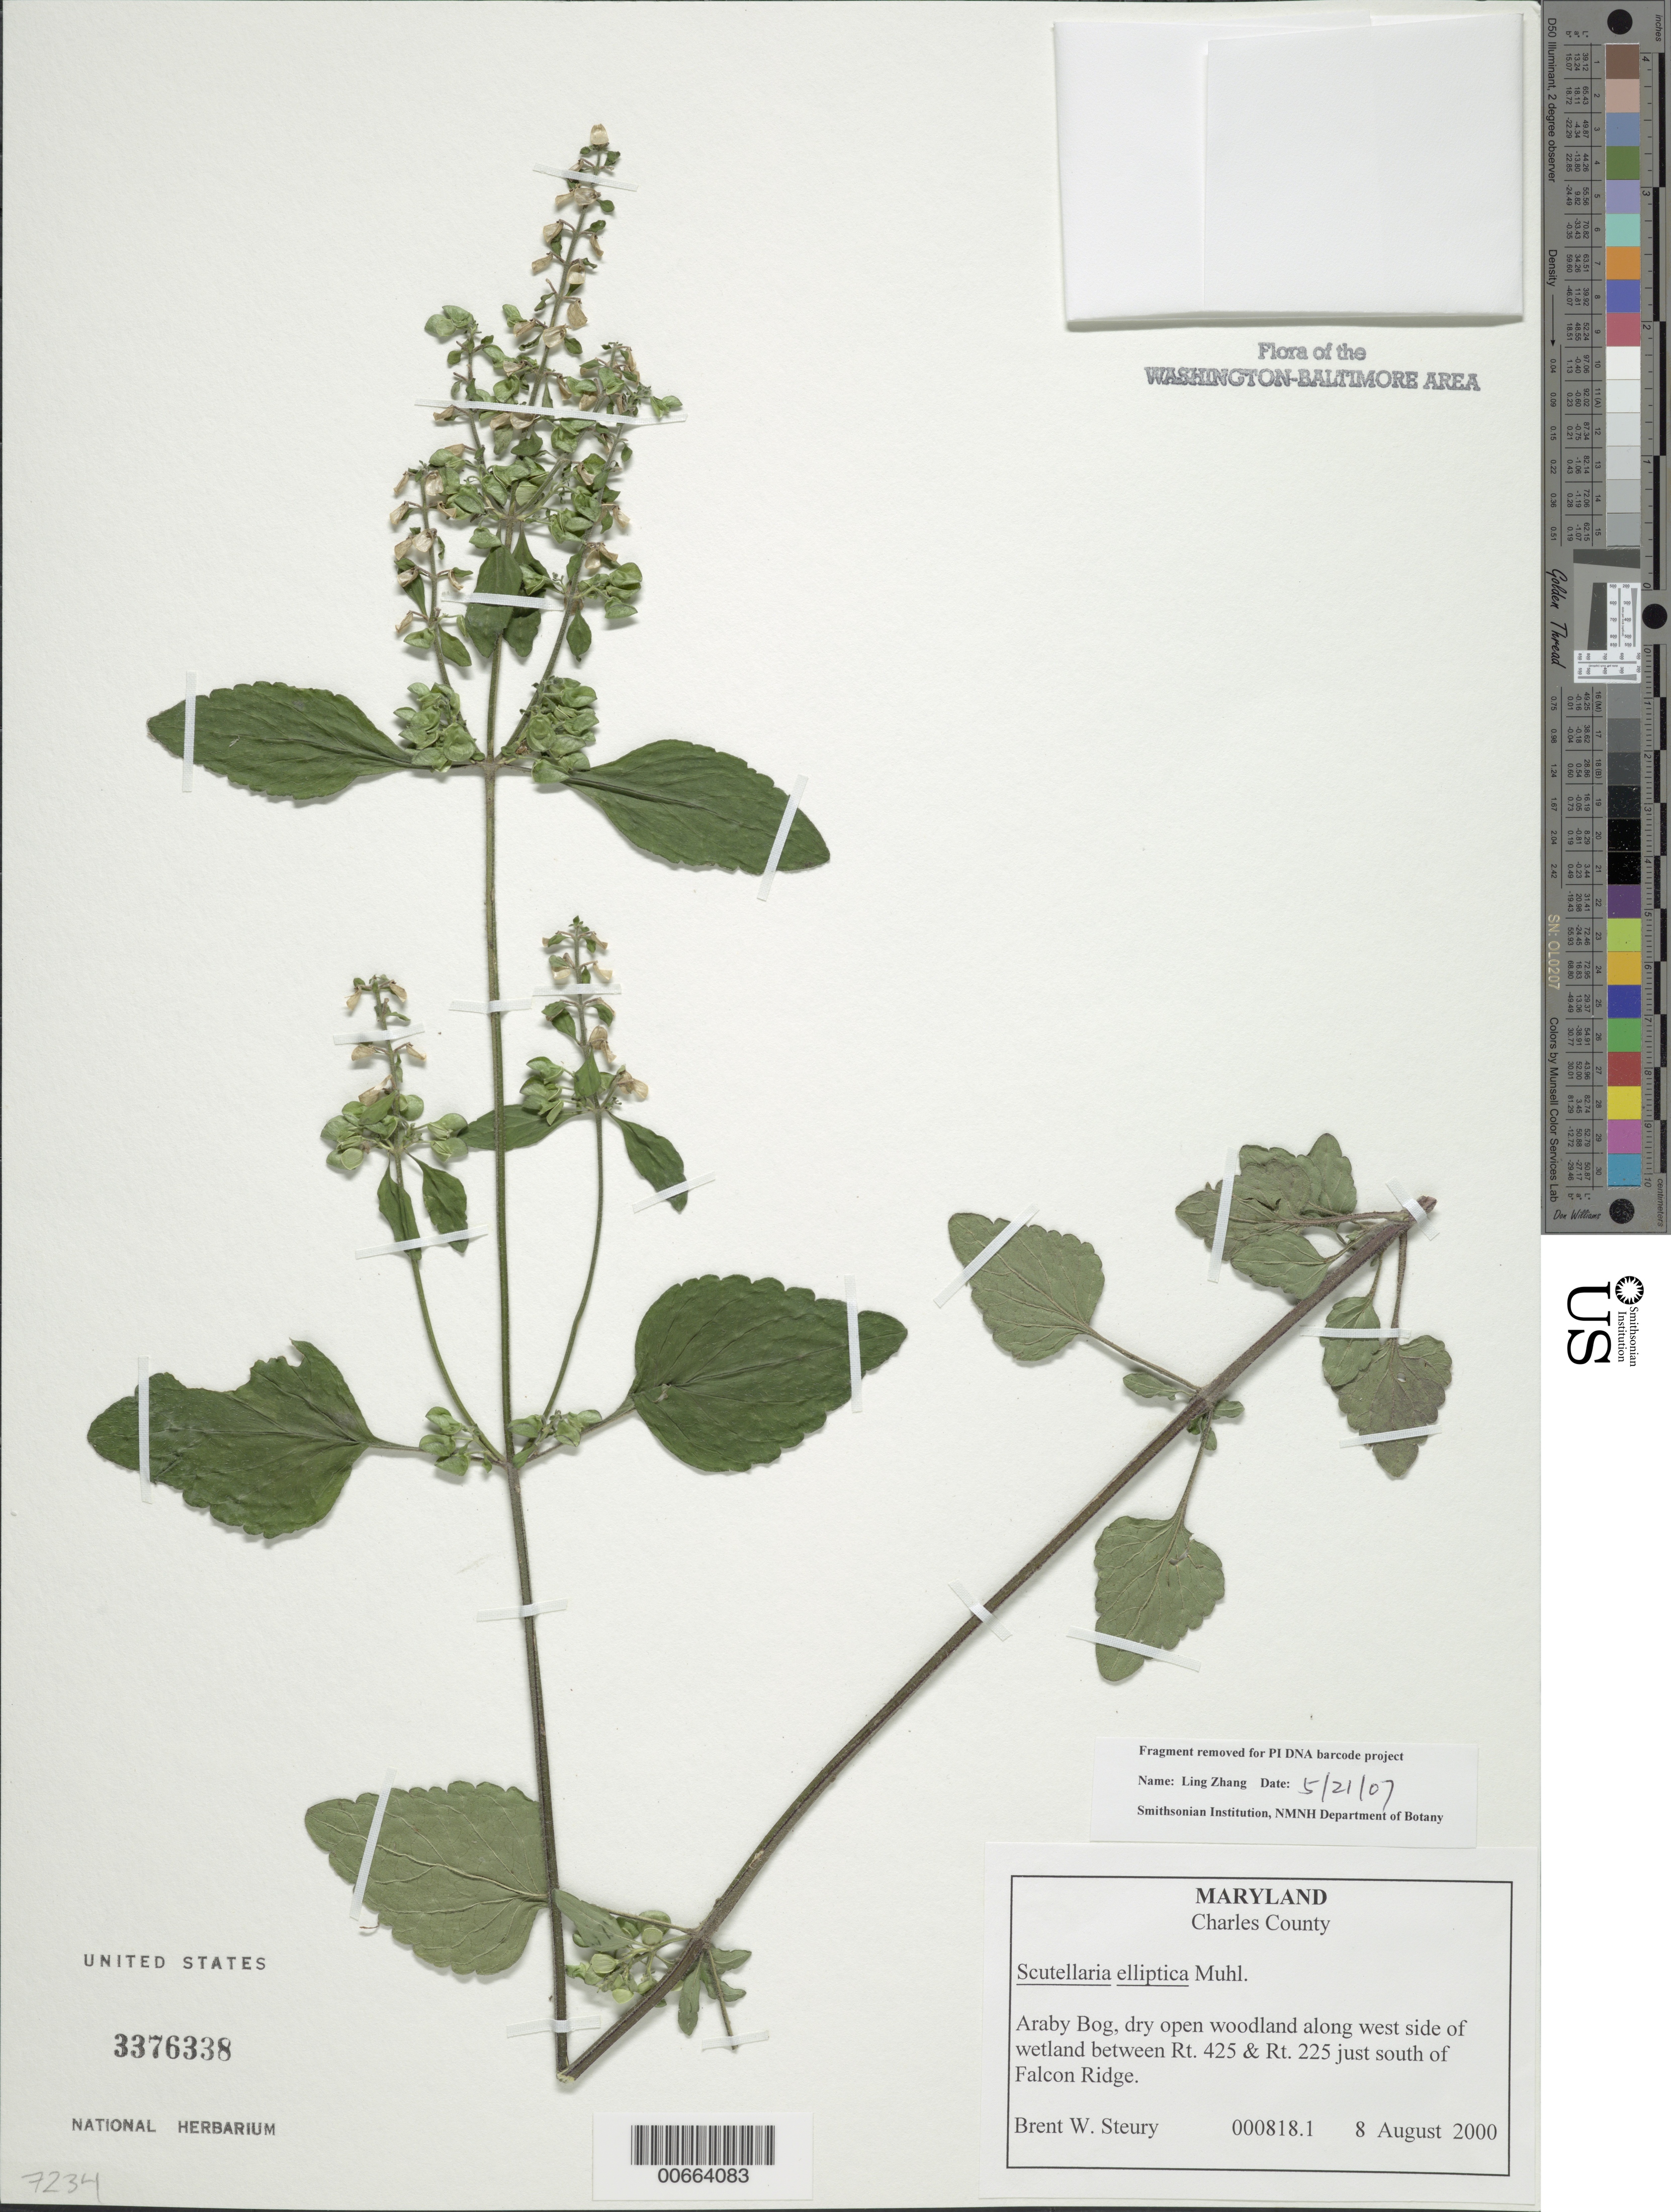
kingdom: Plantae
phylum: Tracheophyta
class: Magnoliopsida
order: Lamiales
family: Lamiaceae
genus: Scutellaria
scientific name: Scutellaria elliptica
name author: Muhl.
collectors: B. Steury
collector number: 818.1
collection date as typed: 08 Aug 2000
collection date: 2000-08-08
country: United States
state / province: Maryland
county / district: Charles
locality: Araby Bog, between Rt. 425 and Rt. 225 just south of Falcon Ridge.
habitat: Dry open woodland.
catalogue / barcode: US 3376338